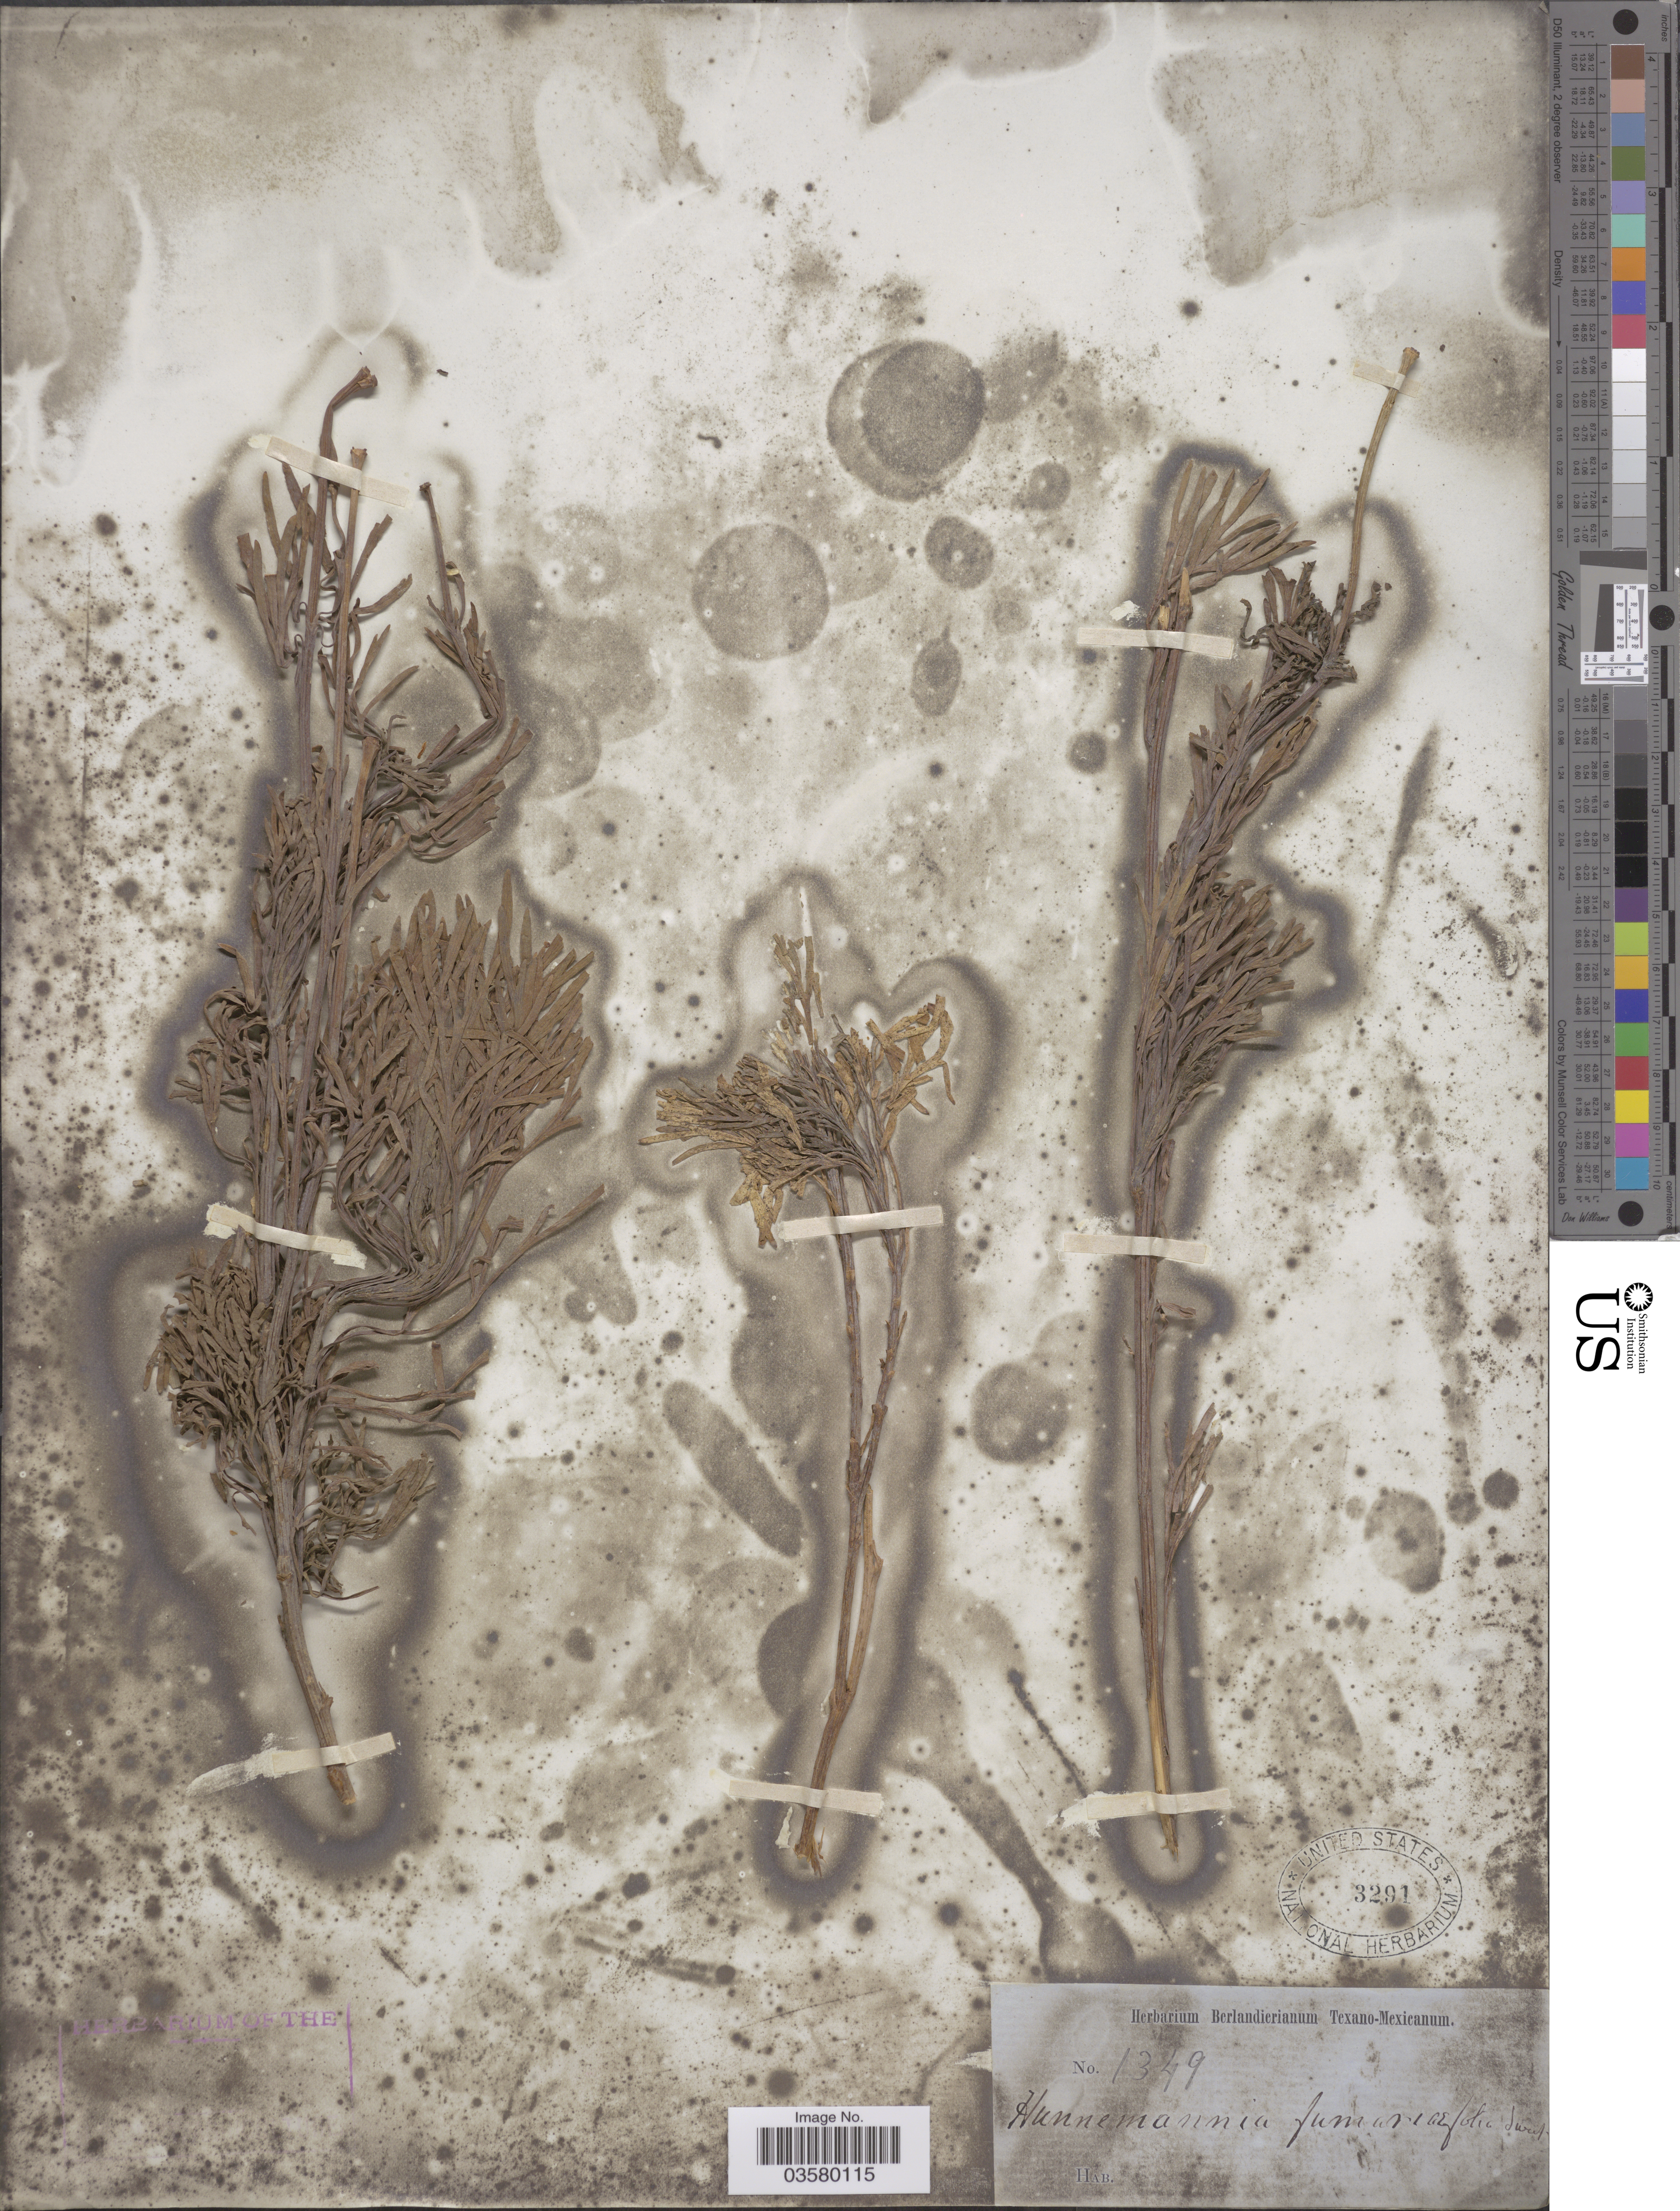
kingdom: Plantae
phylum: Tracheophyta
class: Magnoliopsida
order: Ranunculales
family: Papaveraceae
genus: Hunnemannia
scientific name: Hunnemannia fumariifolia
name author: Sweet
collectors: ex Herb. Berlandierianum Texano-Mexicanum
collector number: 1349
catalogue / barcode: US 3291